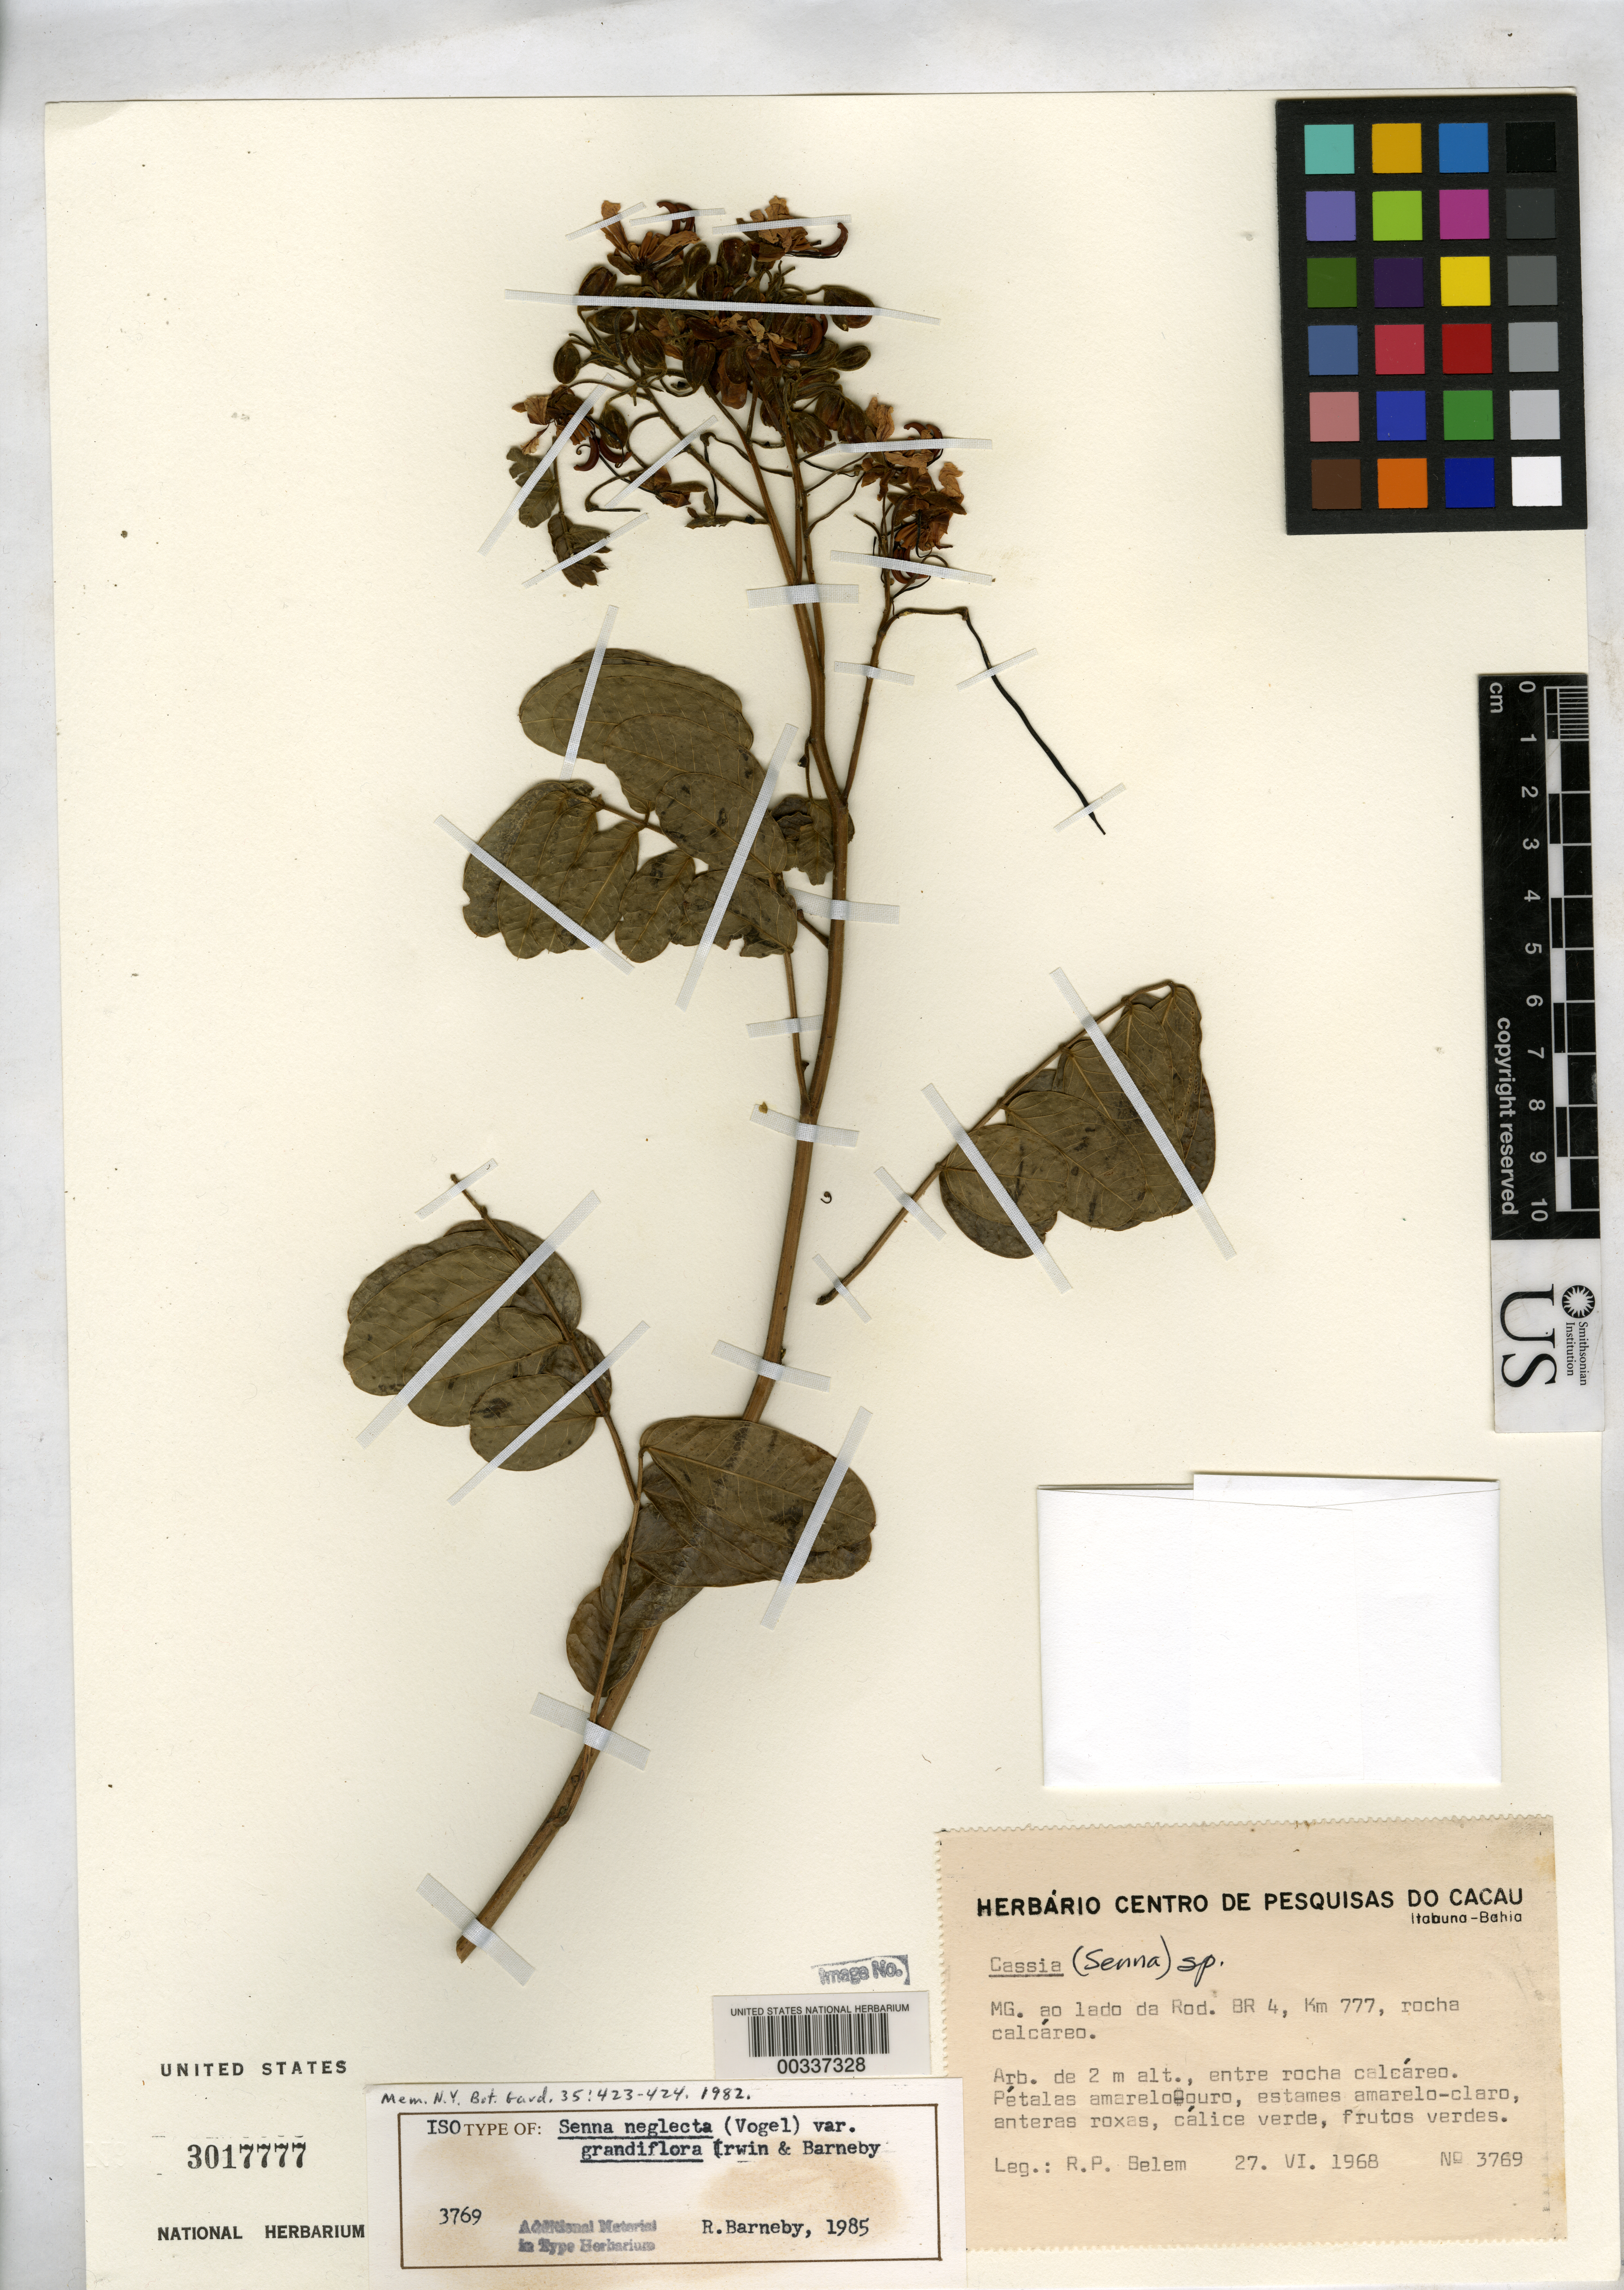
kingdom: Plantae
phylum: Tracheophyta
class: Magnoliopsida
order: Fabales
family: Fabaceae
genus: Senna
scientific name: Senna neglecta var. grandiflora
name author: H.S. Irwin & Barneby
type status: Isotype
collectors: R. P. Belém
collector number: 3769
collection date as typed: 27 Jun 1968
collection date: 1968-06-27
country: Brazil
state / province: Minas Gerais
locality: Ao lado da Rodovia.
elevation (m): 2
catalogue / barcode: US 3017777